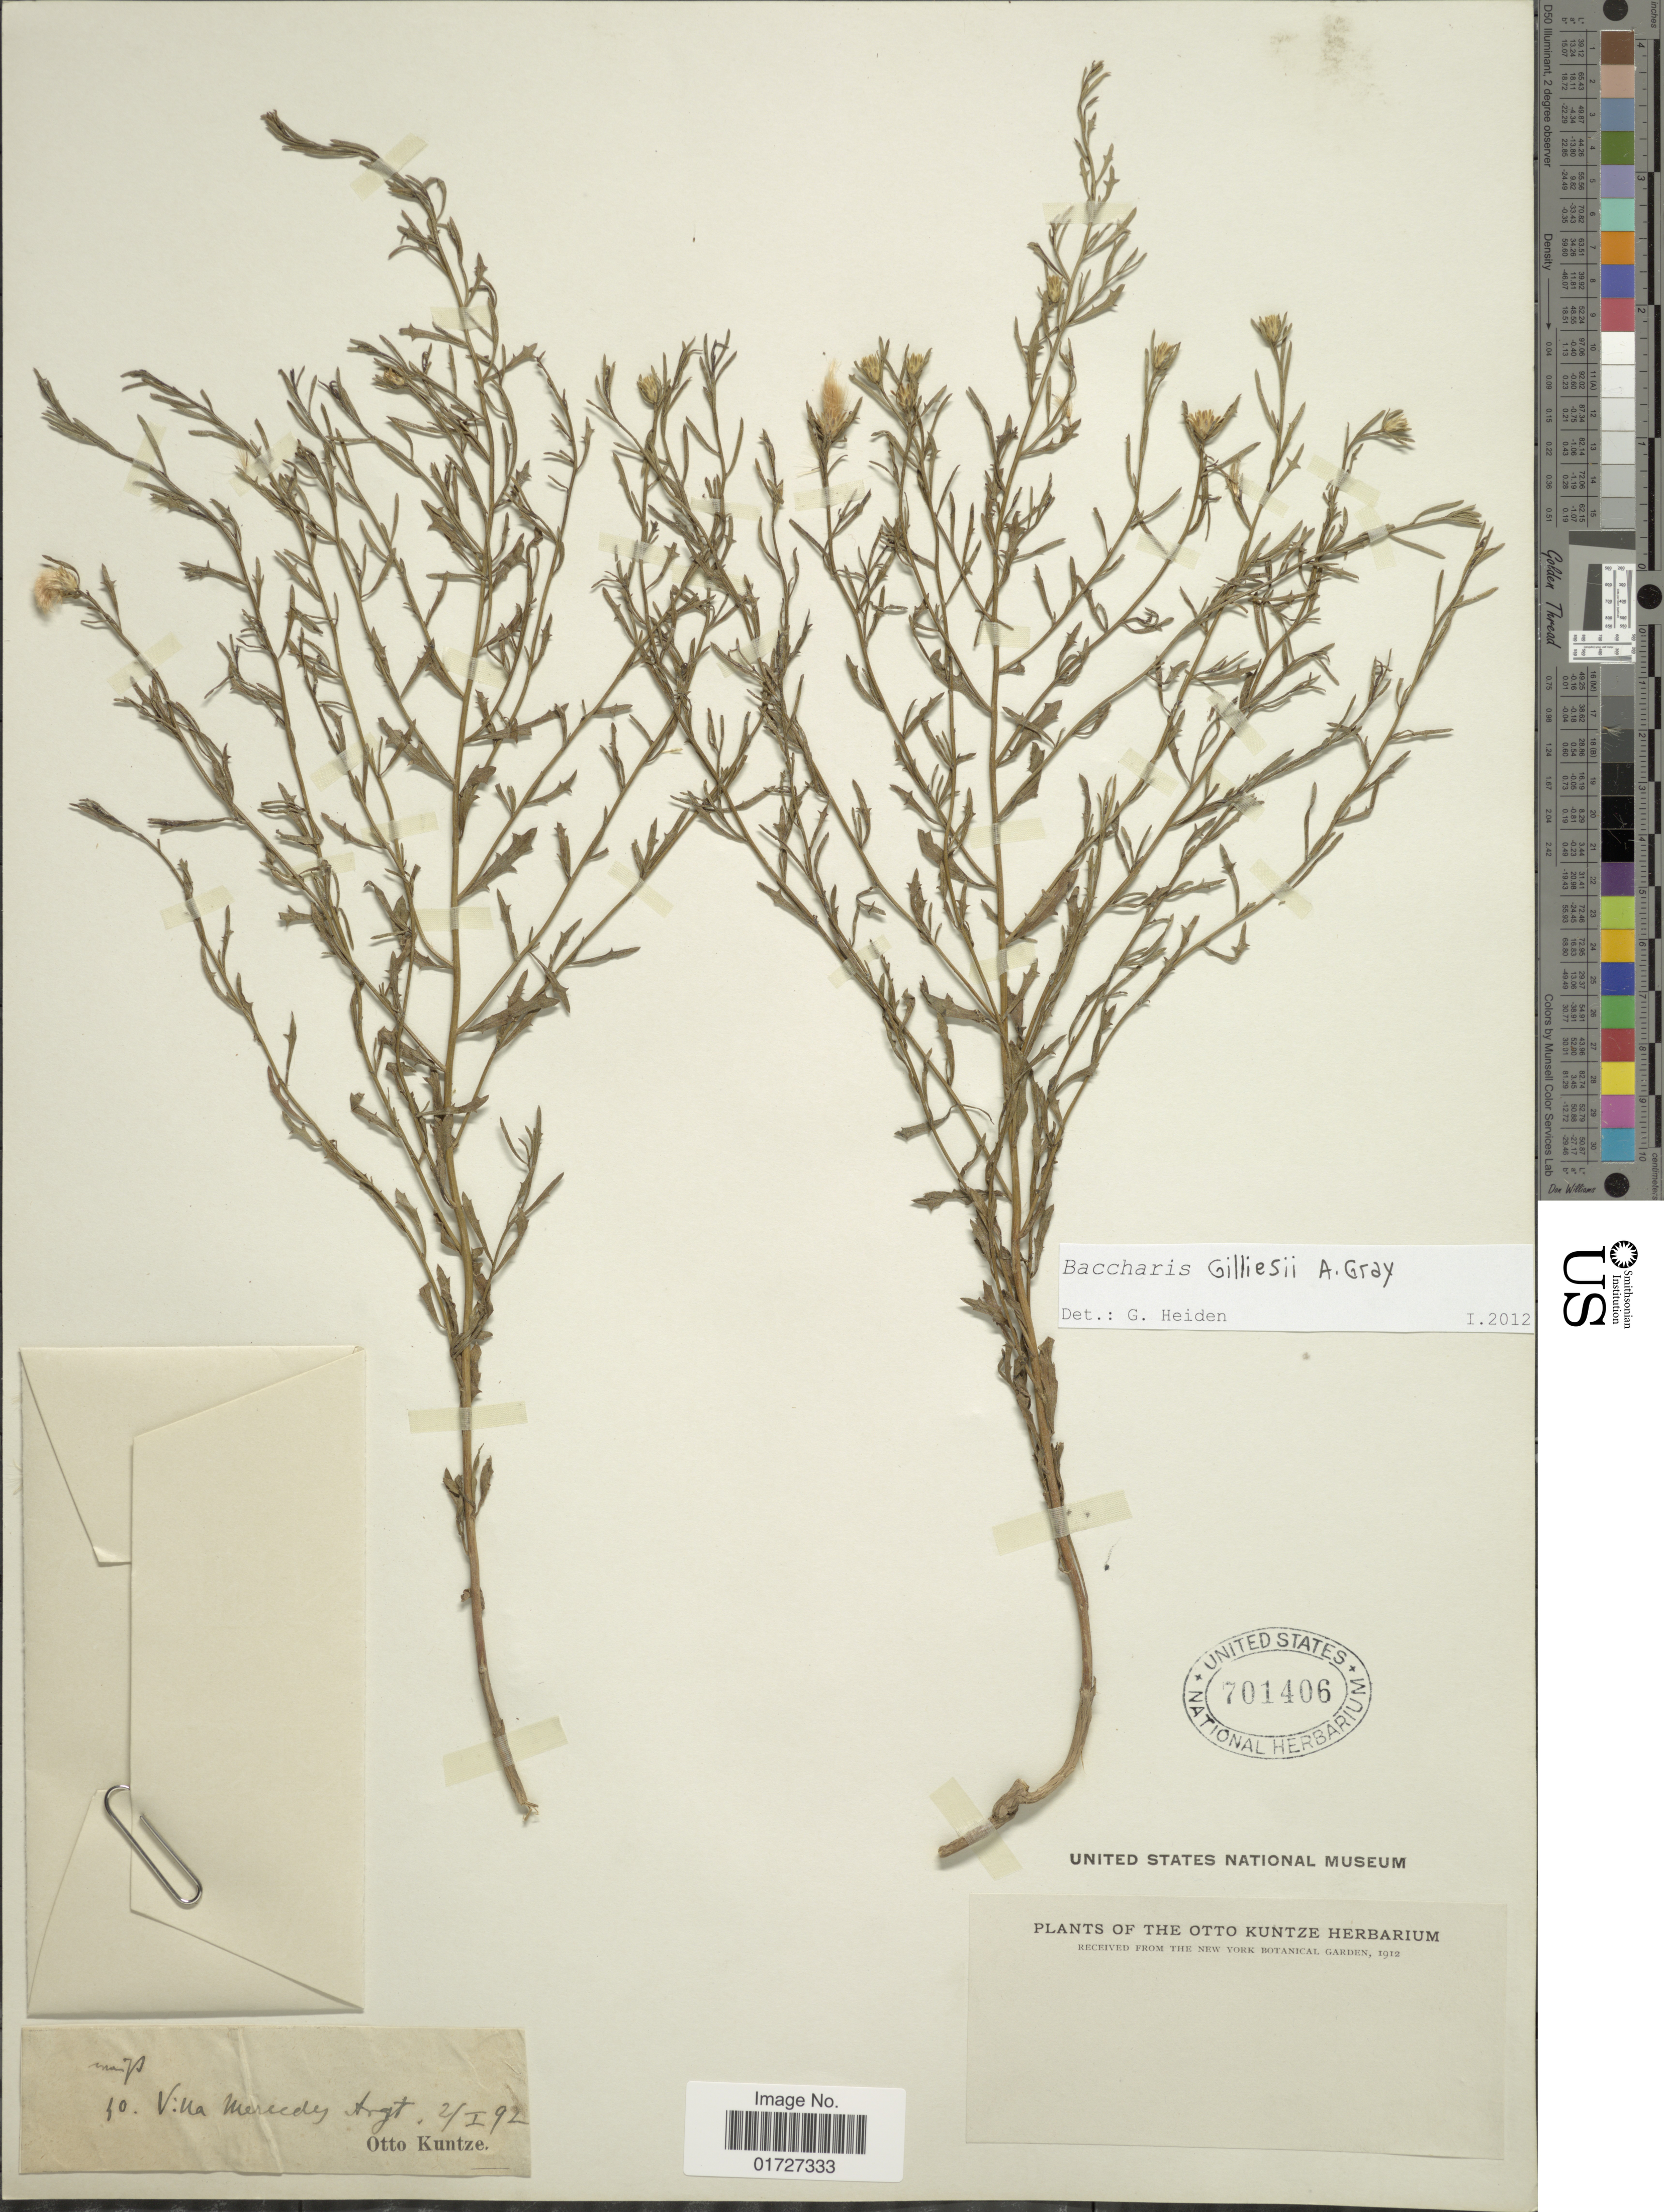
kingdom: Plantae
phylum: Tracheophyta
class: Magnoliopsida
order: Asterales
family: Asteraceae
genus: Baccharis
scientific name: Baccharis gilliesii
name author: A. Gray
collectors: C.E.O. Kuntze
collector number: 30*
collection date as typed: Transcribed d/m/y: 2/1/92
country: Argentina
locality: Villa Mercedes, Argt.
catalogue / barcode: US 701406